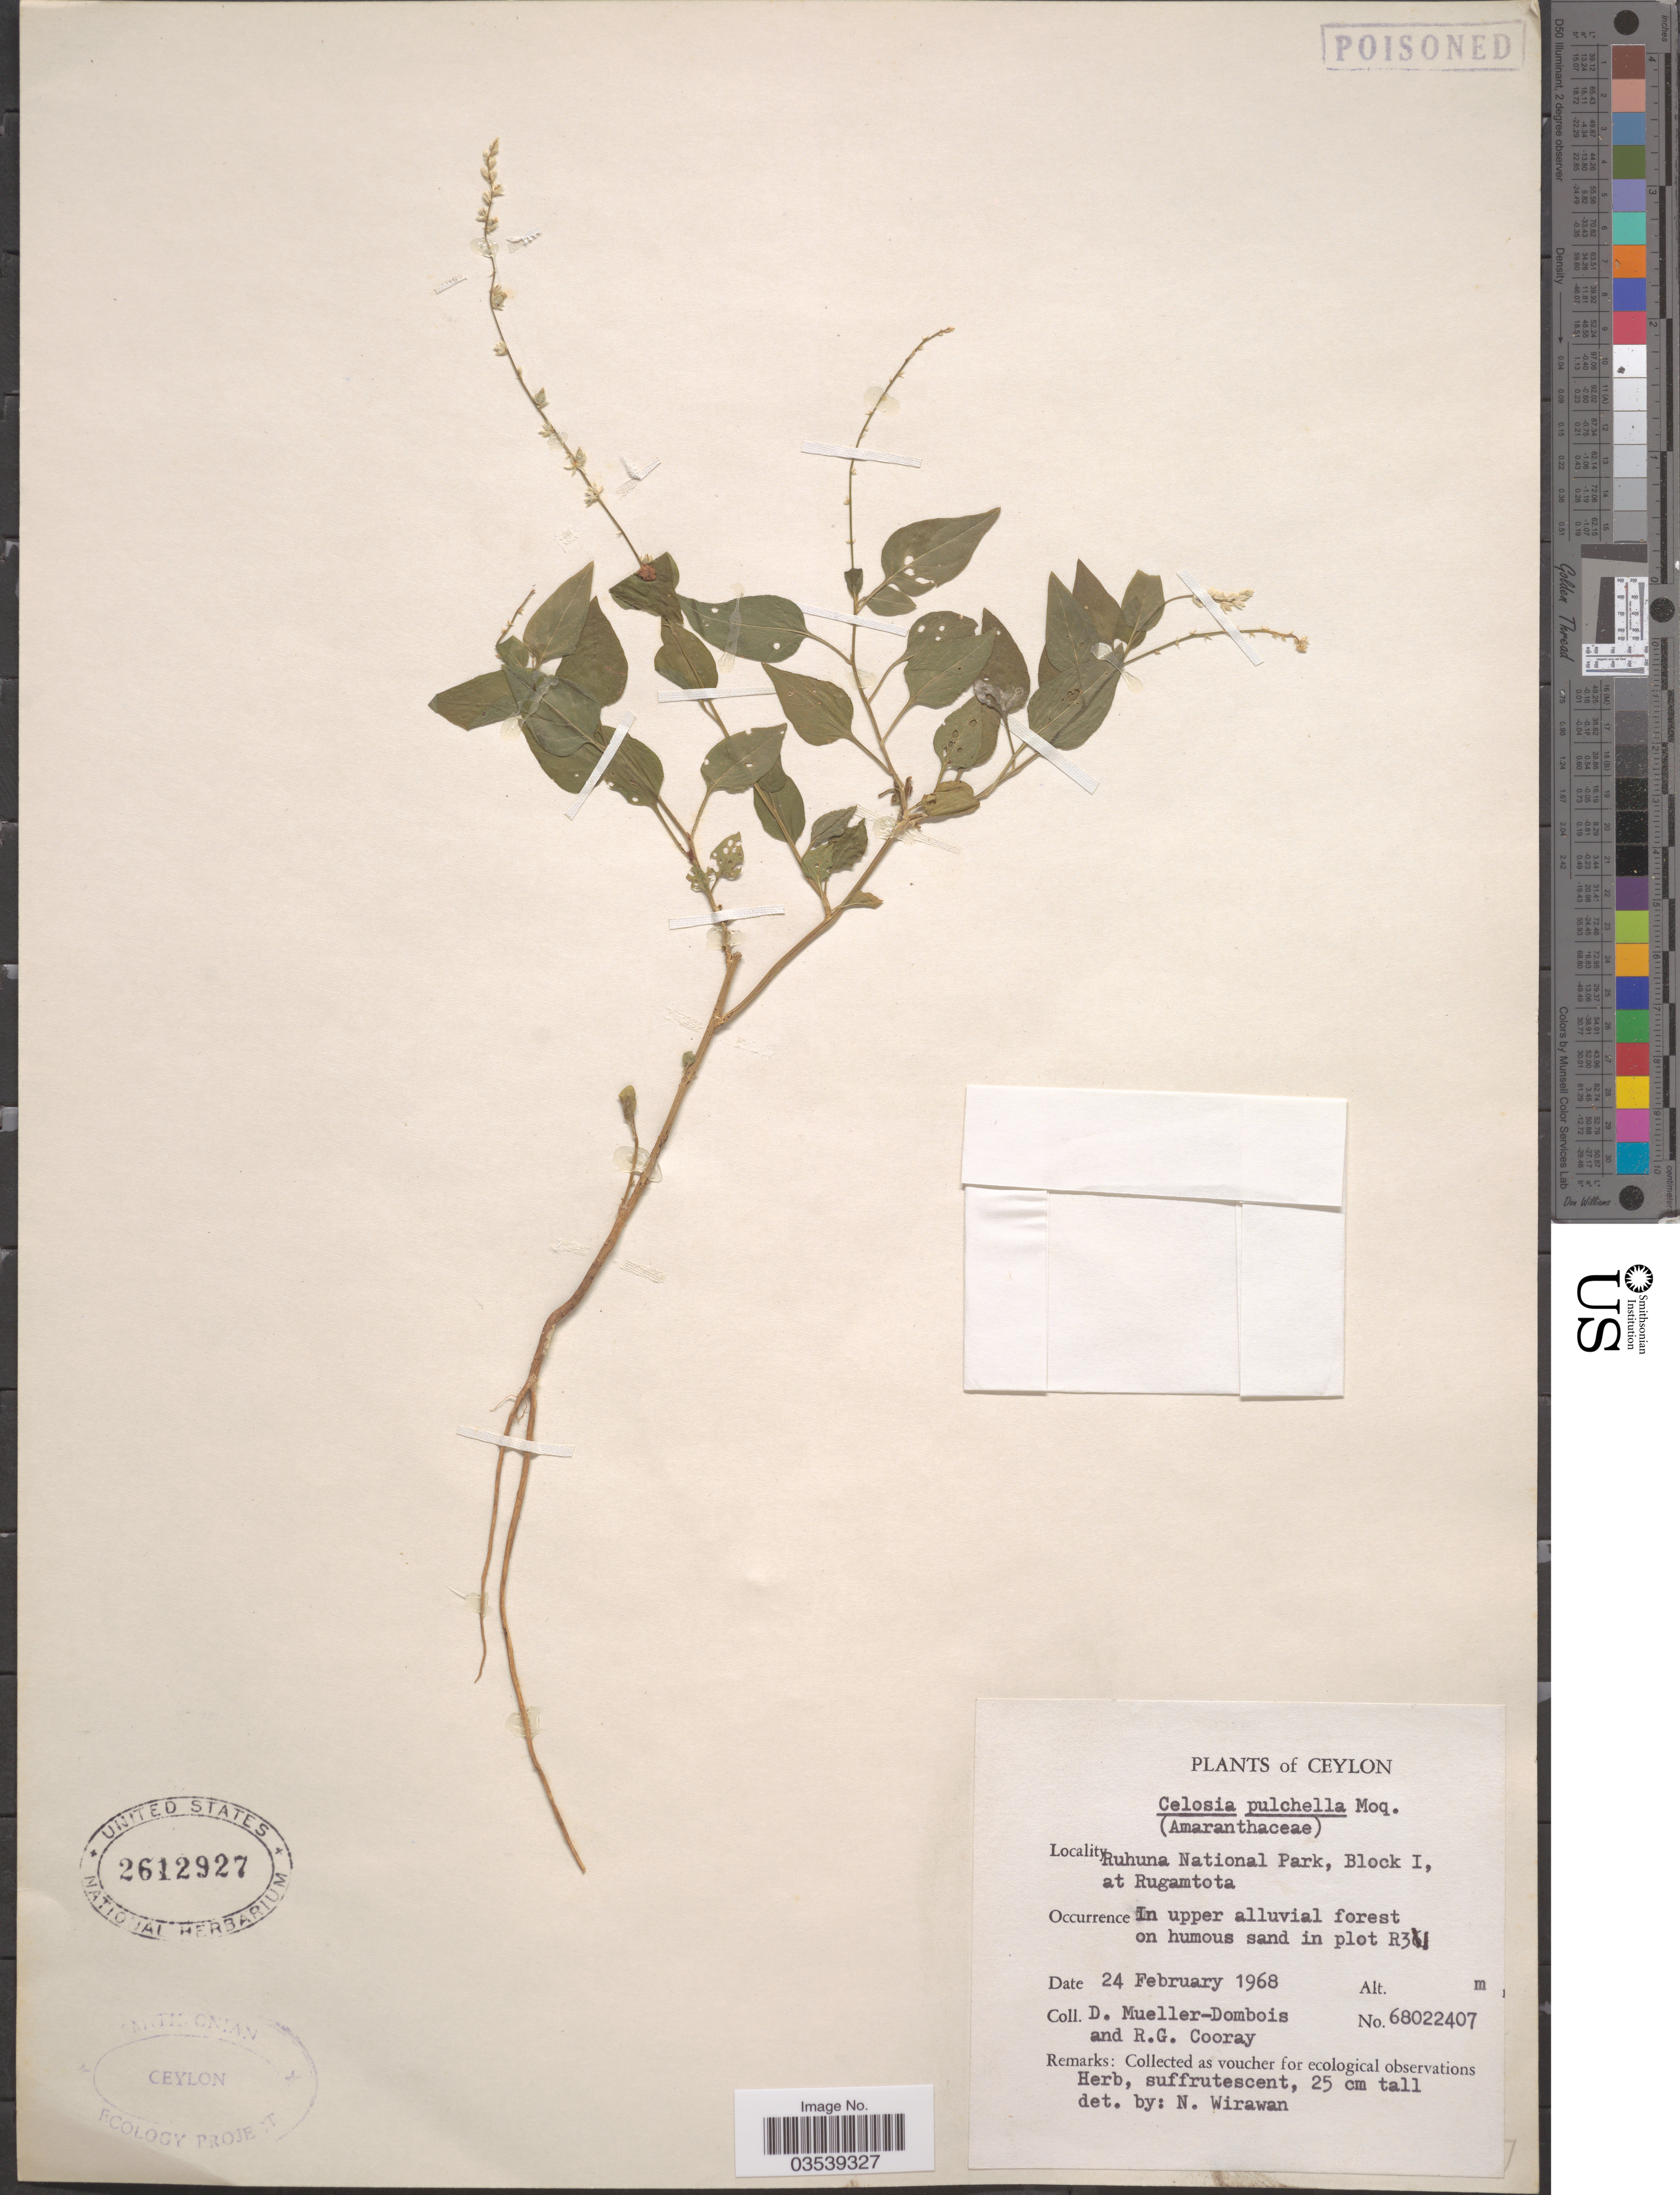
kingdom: Plantae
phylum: Tracheophyta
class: Magnoliopsida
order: Caryophyllales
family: Amaranthaceae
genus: Celosia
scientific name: Celosia pulchella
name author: Moq.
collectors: D. Mueller-Dombois & R. Cooray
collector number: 68022407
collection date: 1968-02-24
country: Sri Lanka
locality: Ceylon. Ruhuna National Park, Block I, at Rugamtota. Plot R34 [interpreted].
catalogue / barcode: US 2612927